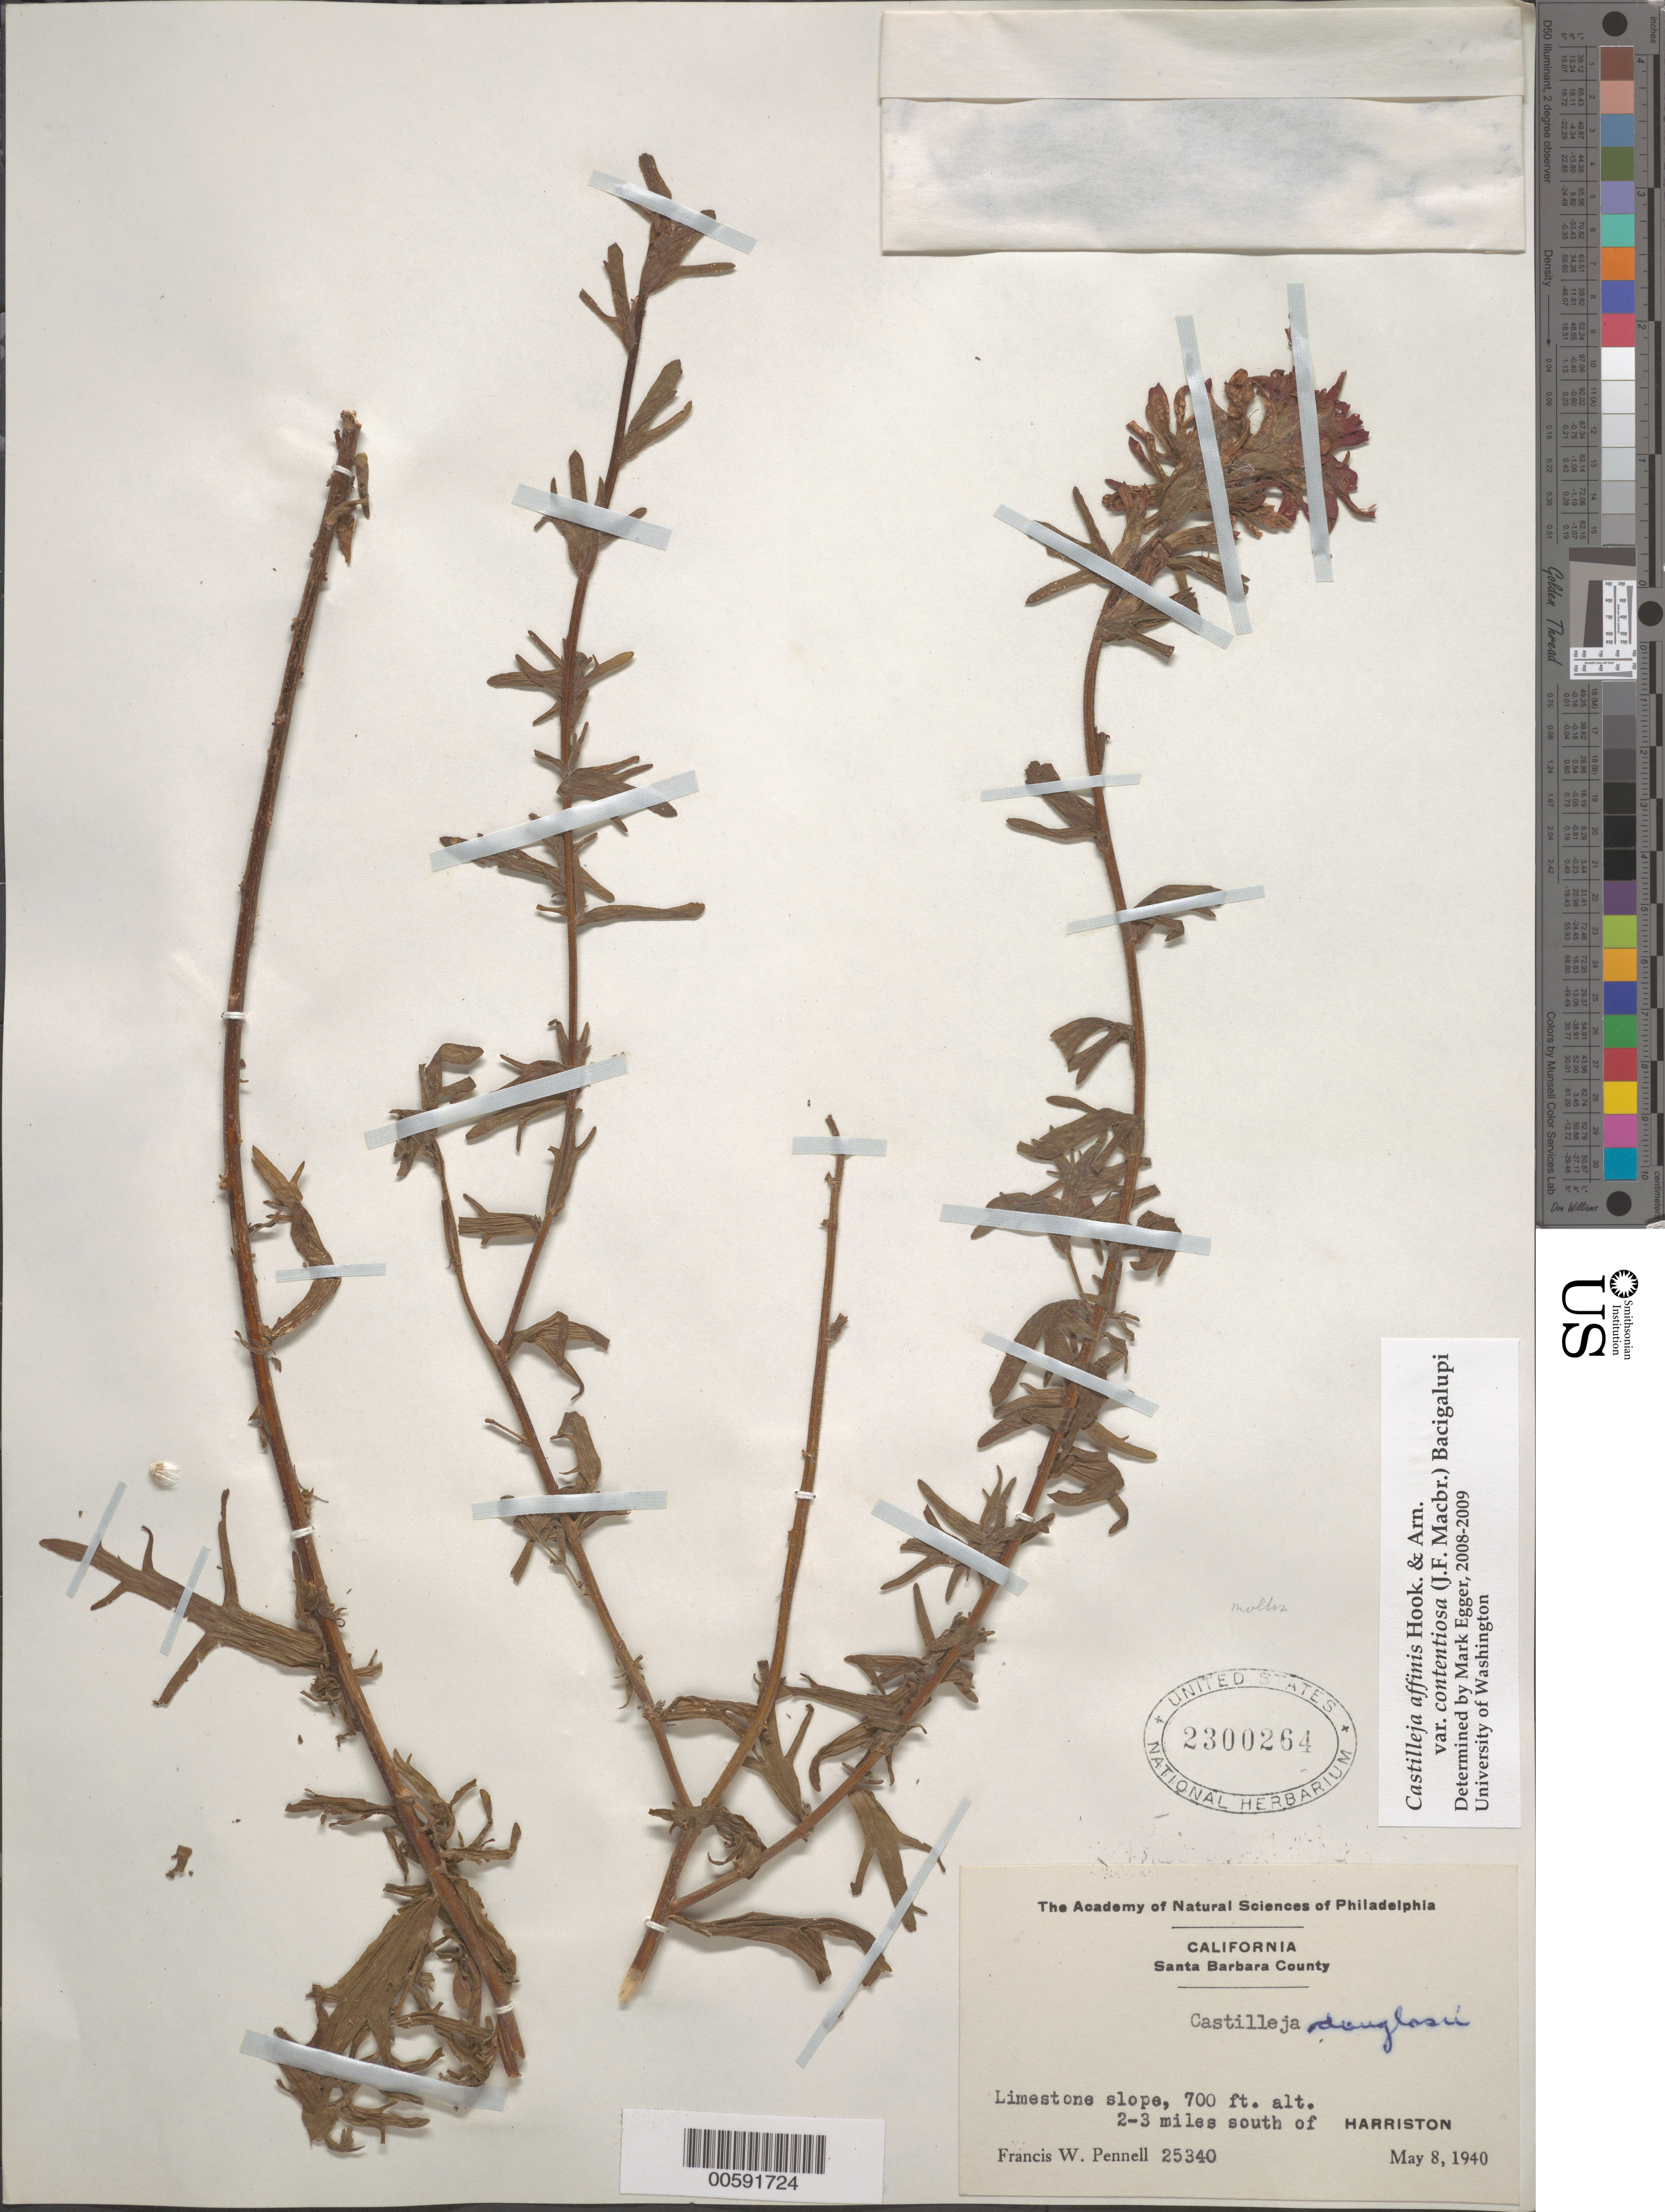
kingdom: Plantae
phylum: Tracheophyta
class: Magnoliopsida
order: Lamiales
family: Orobanchaceae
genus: Castilleja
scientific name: Castilleja affinis var. contentiosa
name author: (J.F. Macbr.) Bacigalupi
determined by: Egger, J. M., University of Washington Botanic Gardens (UNITED STATES)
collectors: F. W. Pennell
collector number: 25340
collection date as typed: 08 May 1940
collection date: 1940-05-08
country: United States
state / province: California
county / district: Santa Barbara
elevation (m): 213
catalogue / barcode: US 2300264